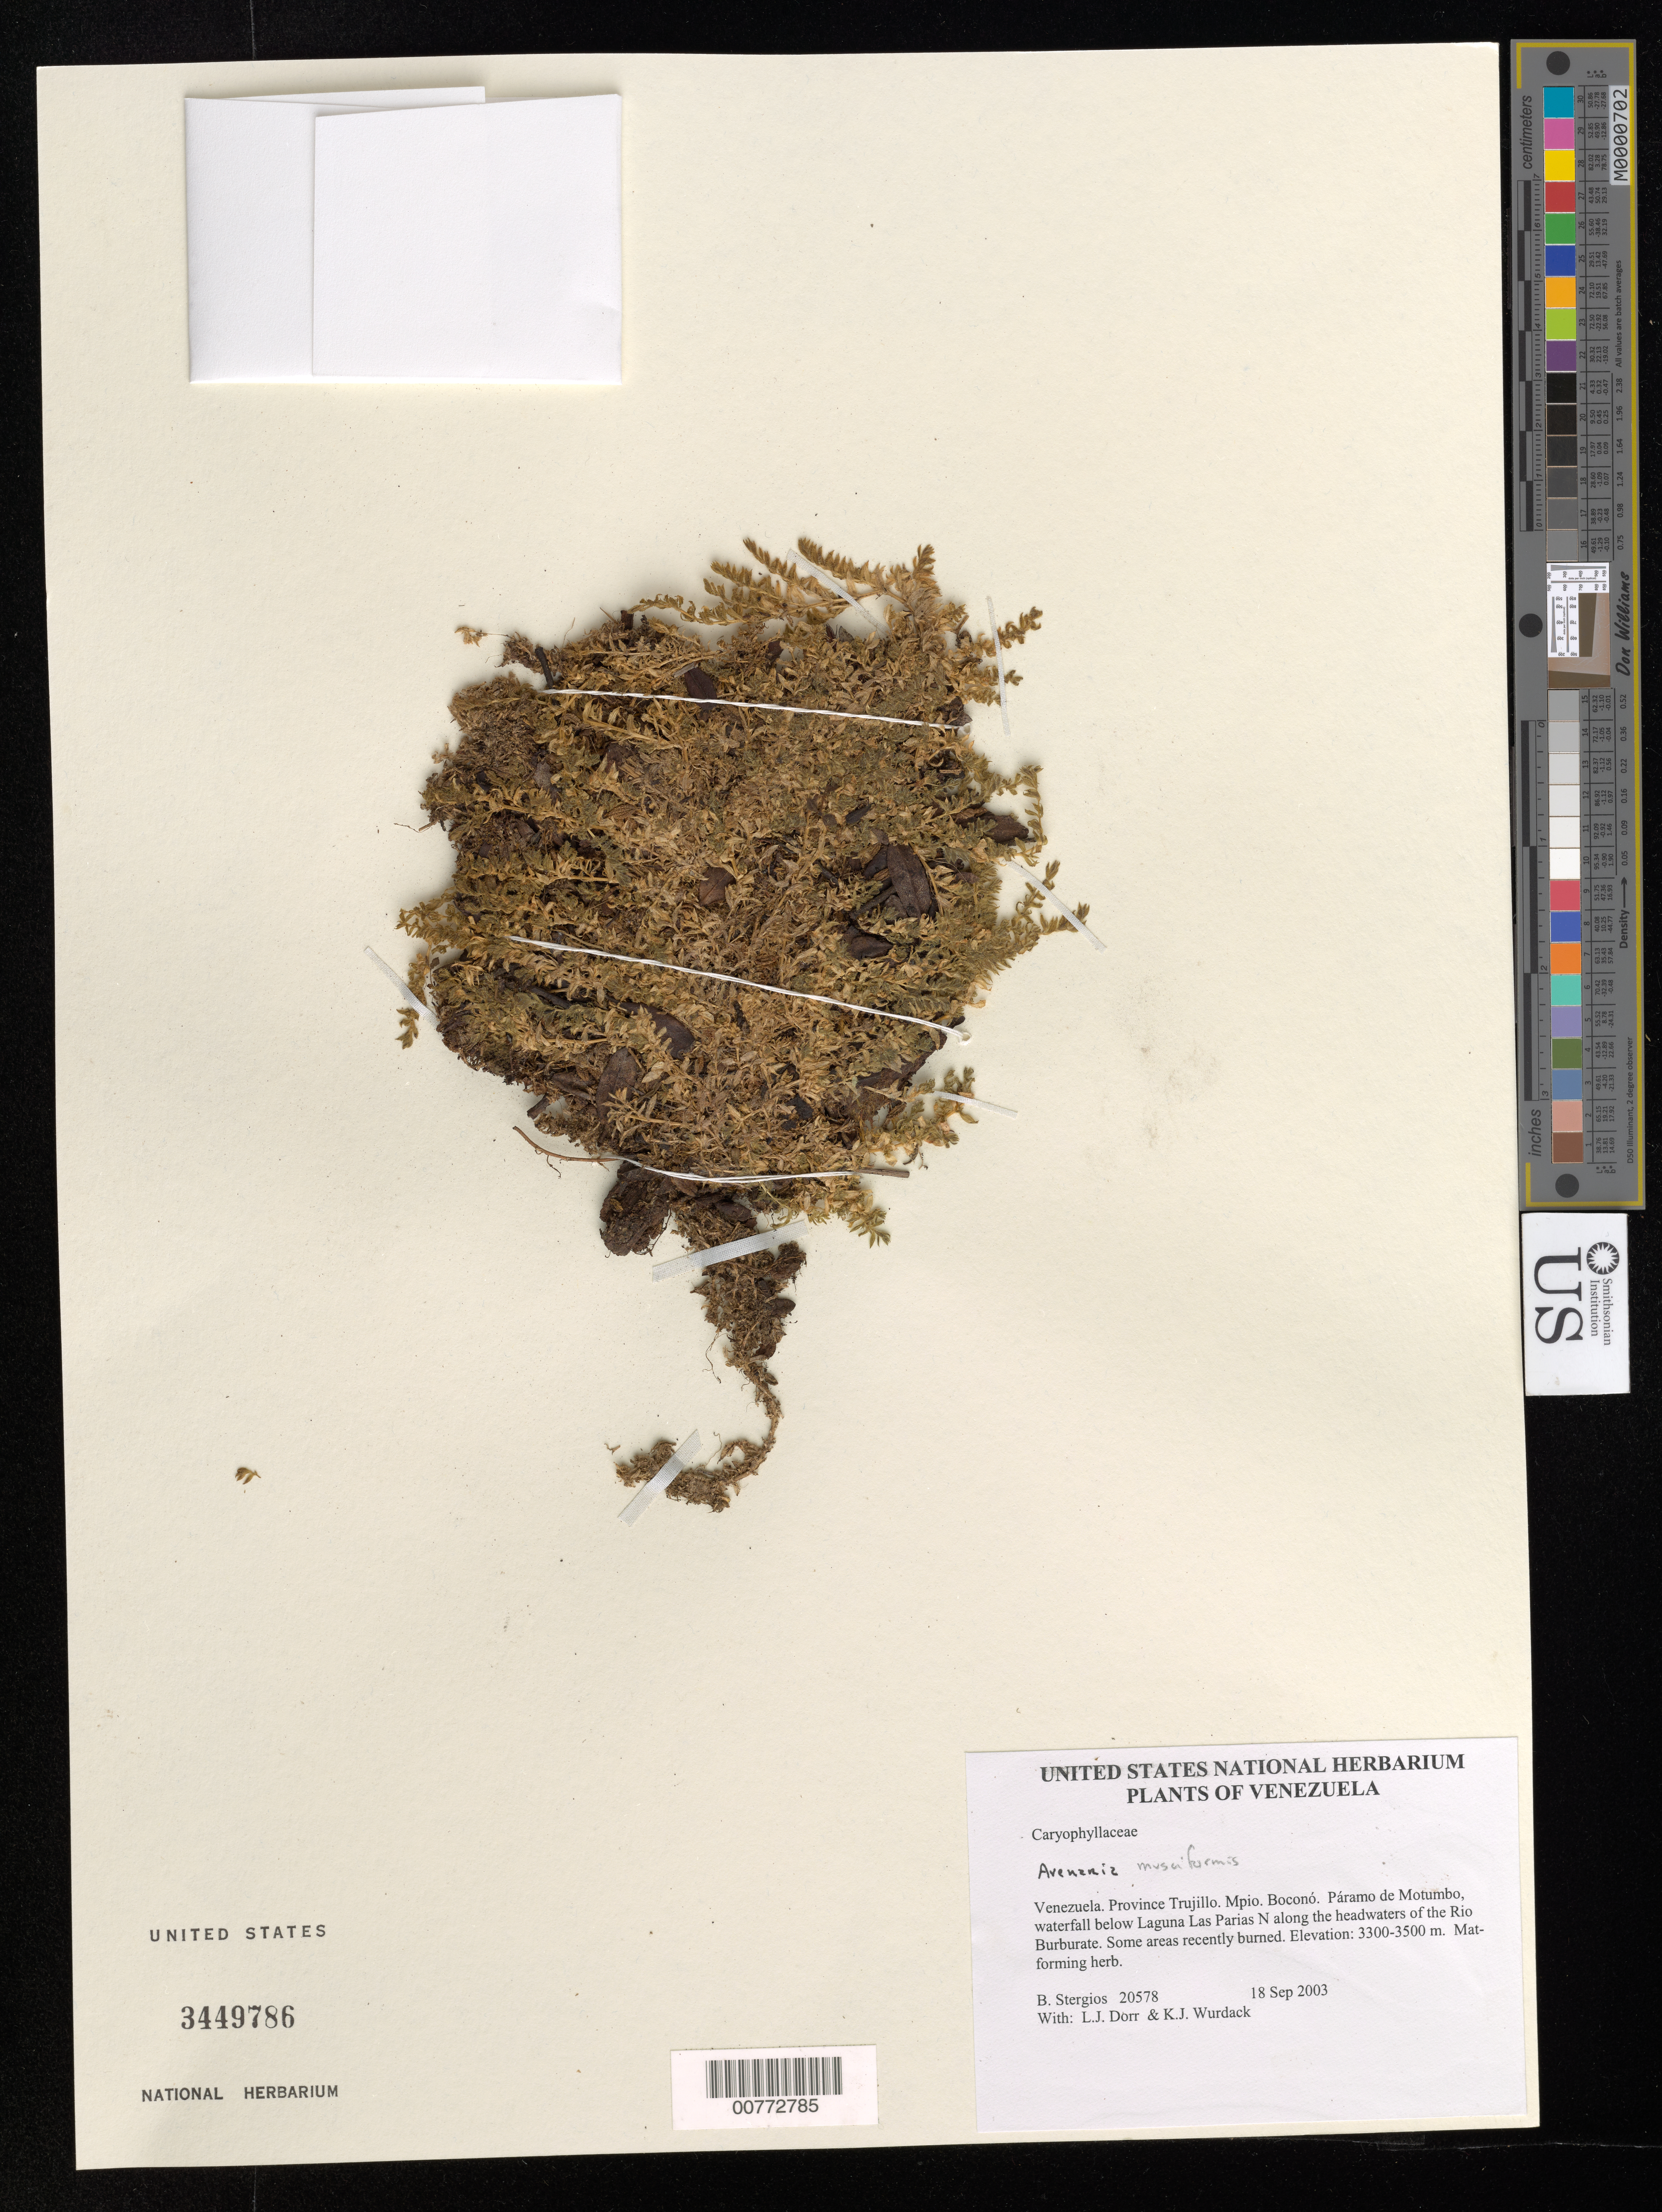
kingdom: Plantae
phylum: Tracheophyta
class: Magnoliopsida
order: Caryophyllales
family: Caryophyllaceae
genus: Arenaria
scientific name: Arenaria musciformis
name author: Triana & Planch.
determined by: Dorr, L. J., (BOT), Smithsonian Institution - National Museum of Natural History (UNITED STATES)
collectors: B. G. Stergios, L. J. Dorr & K. Wurdack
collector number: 20578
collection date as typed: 18 Sep 2003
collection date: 2003-09-18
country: Venezuela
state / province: Trujillo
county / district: Boconó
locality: Páramo de Motumbo, waterfall below Laguna Las Parias N along the headwaters of the Rio Burburate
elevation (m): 3300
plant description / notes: PORT, US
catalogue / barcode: US 3449786